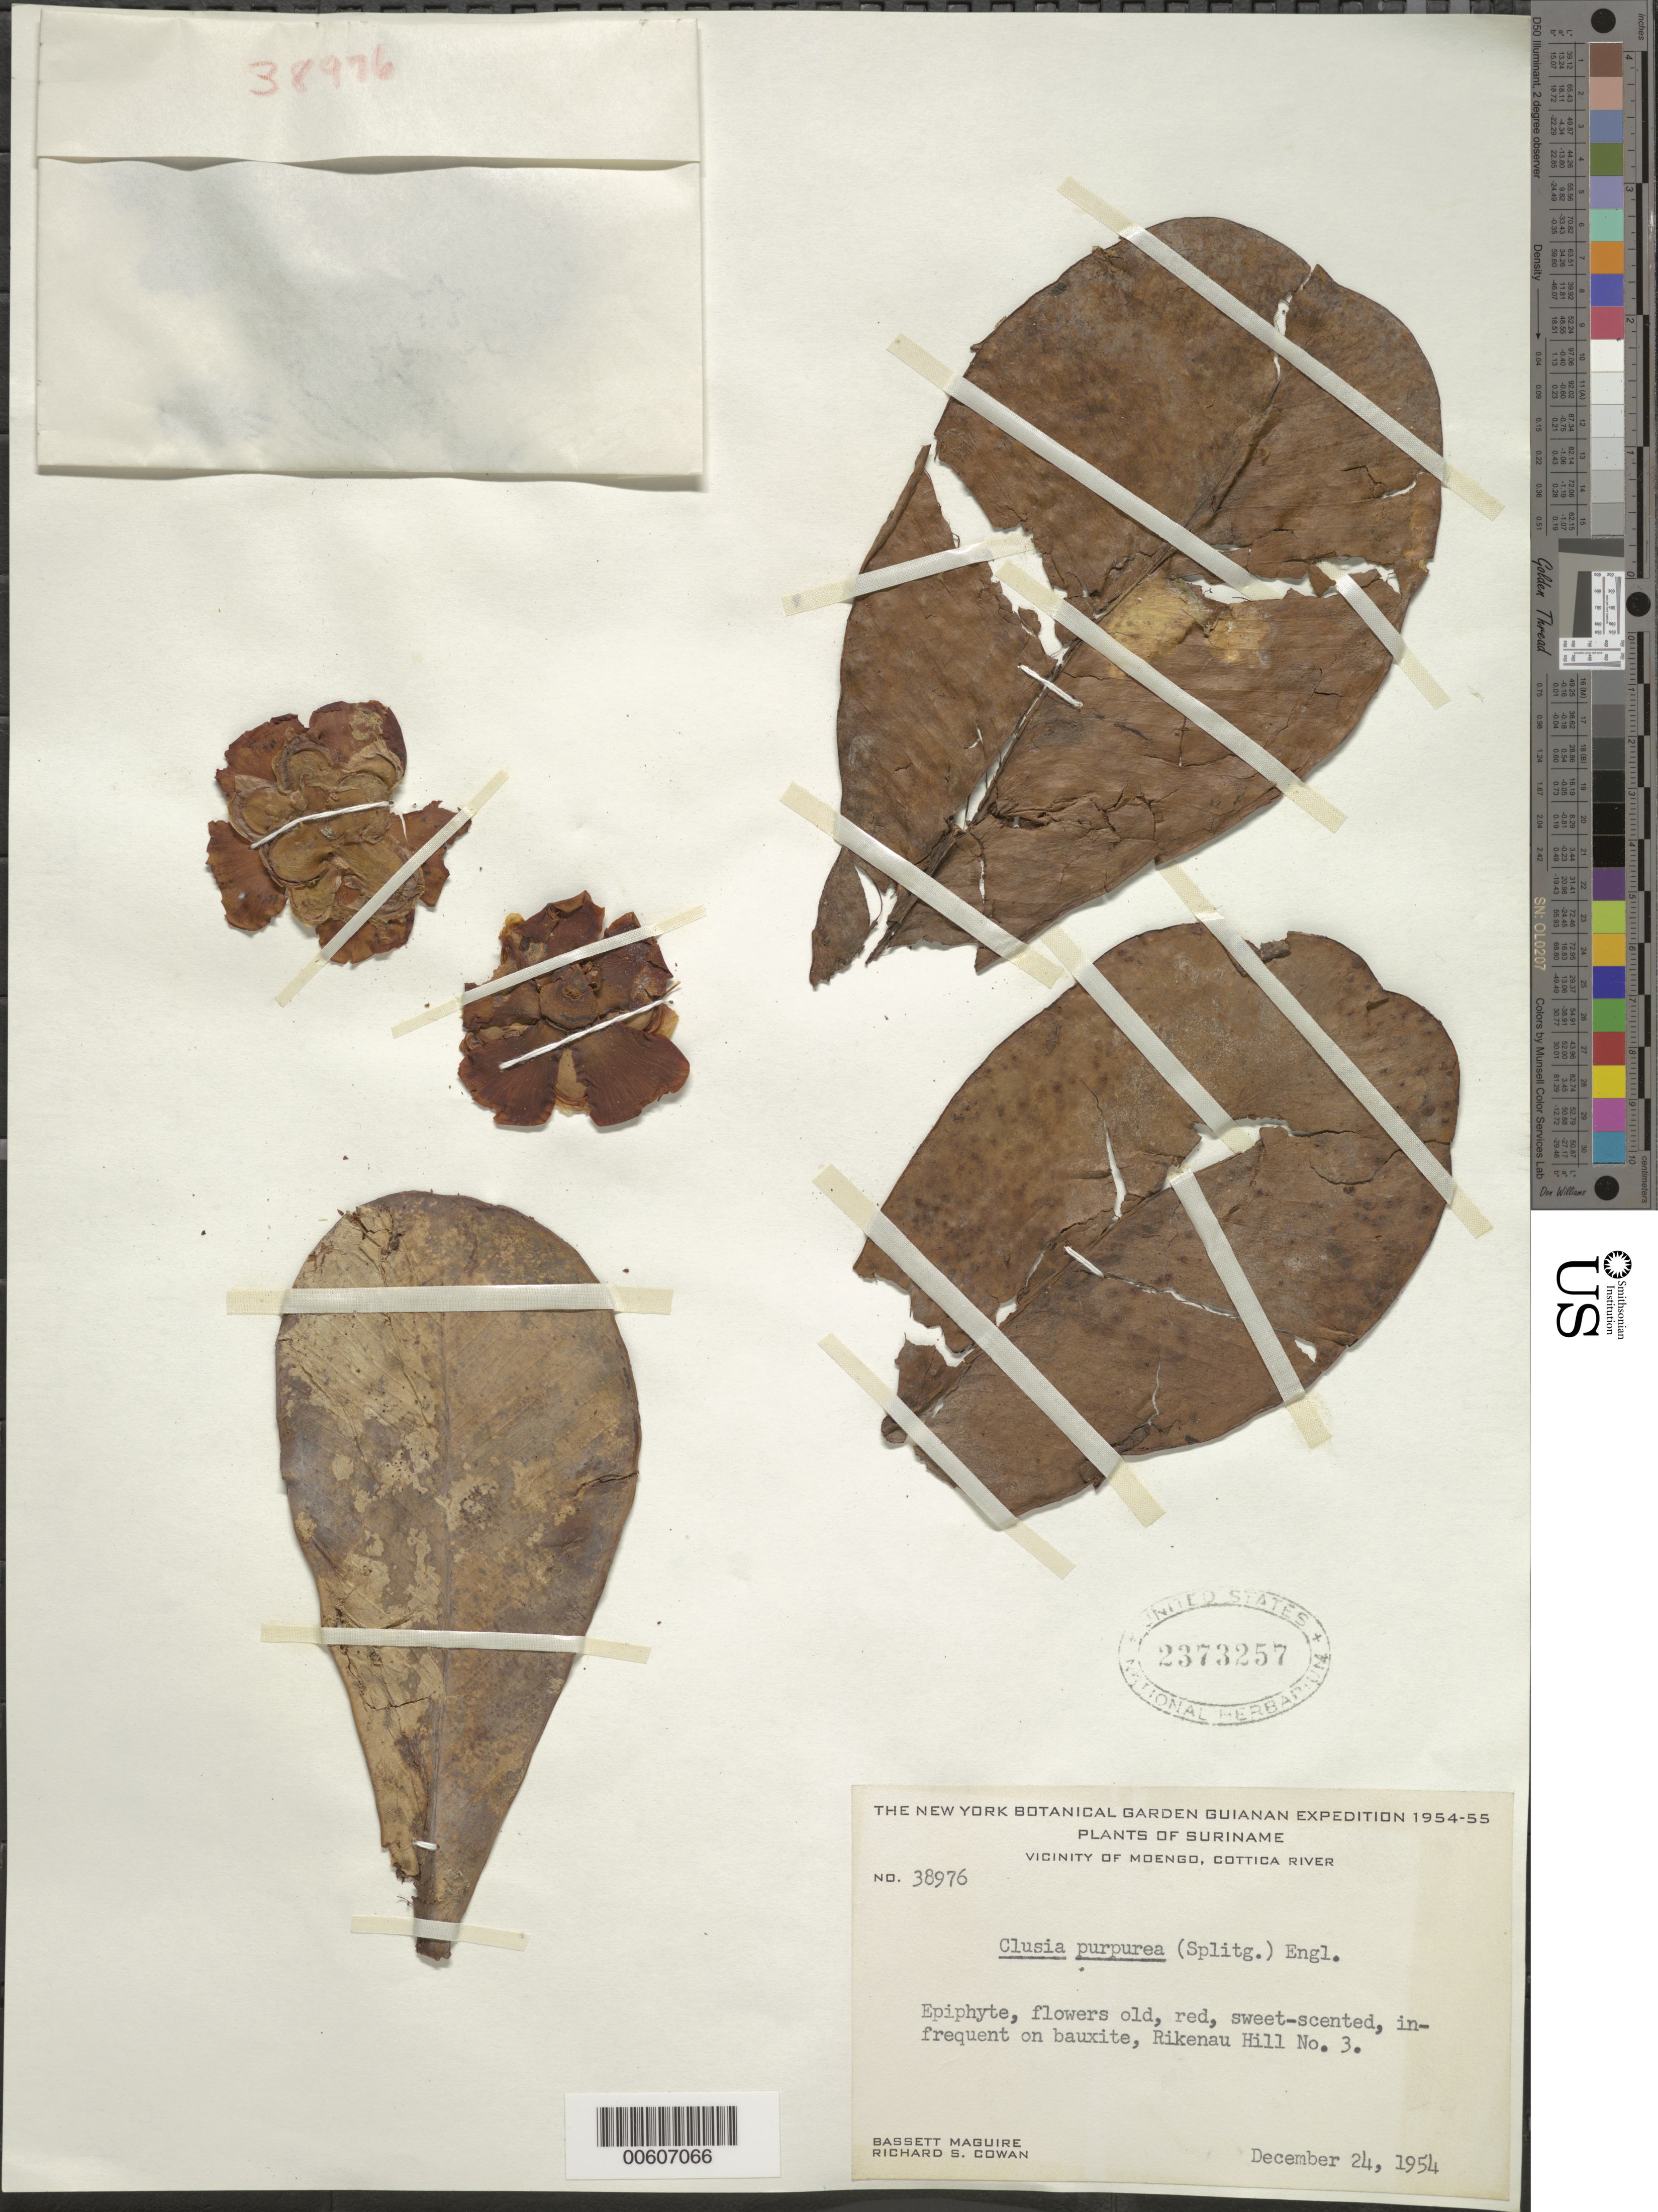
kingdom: Plantae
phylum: Tracheophyta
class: Magnoliopsida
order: Malpighiales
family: Clusiaceae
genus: Clusia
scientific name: Clusia purpurea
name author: (Splitg.) Engl.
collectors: B. Maguire & R. S. Cowan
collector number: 38976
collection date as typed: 24-Dec-54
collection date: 1954-12-24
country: Suriname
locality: Cottica River, vic. of Moengo, Rikenau Hill no. 3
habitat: Bauxite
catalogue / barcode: US 2373257